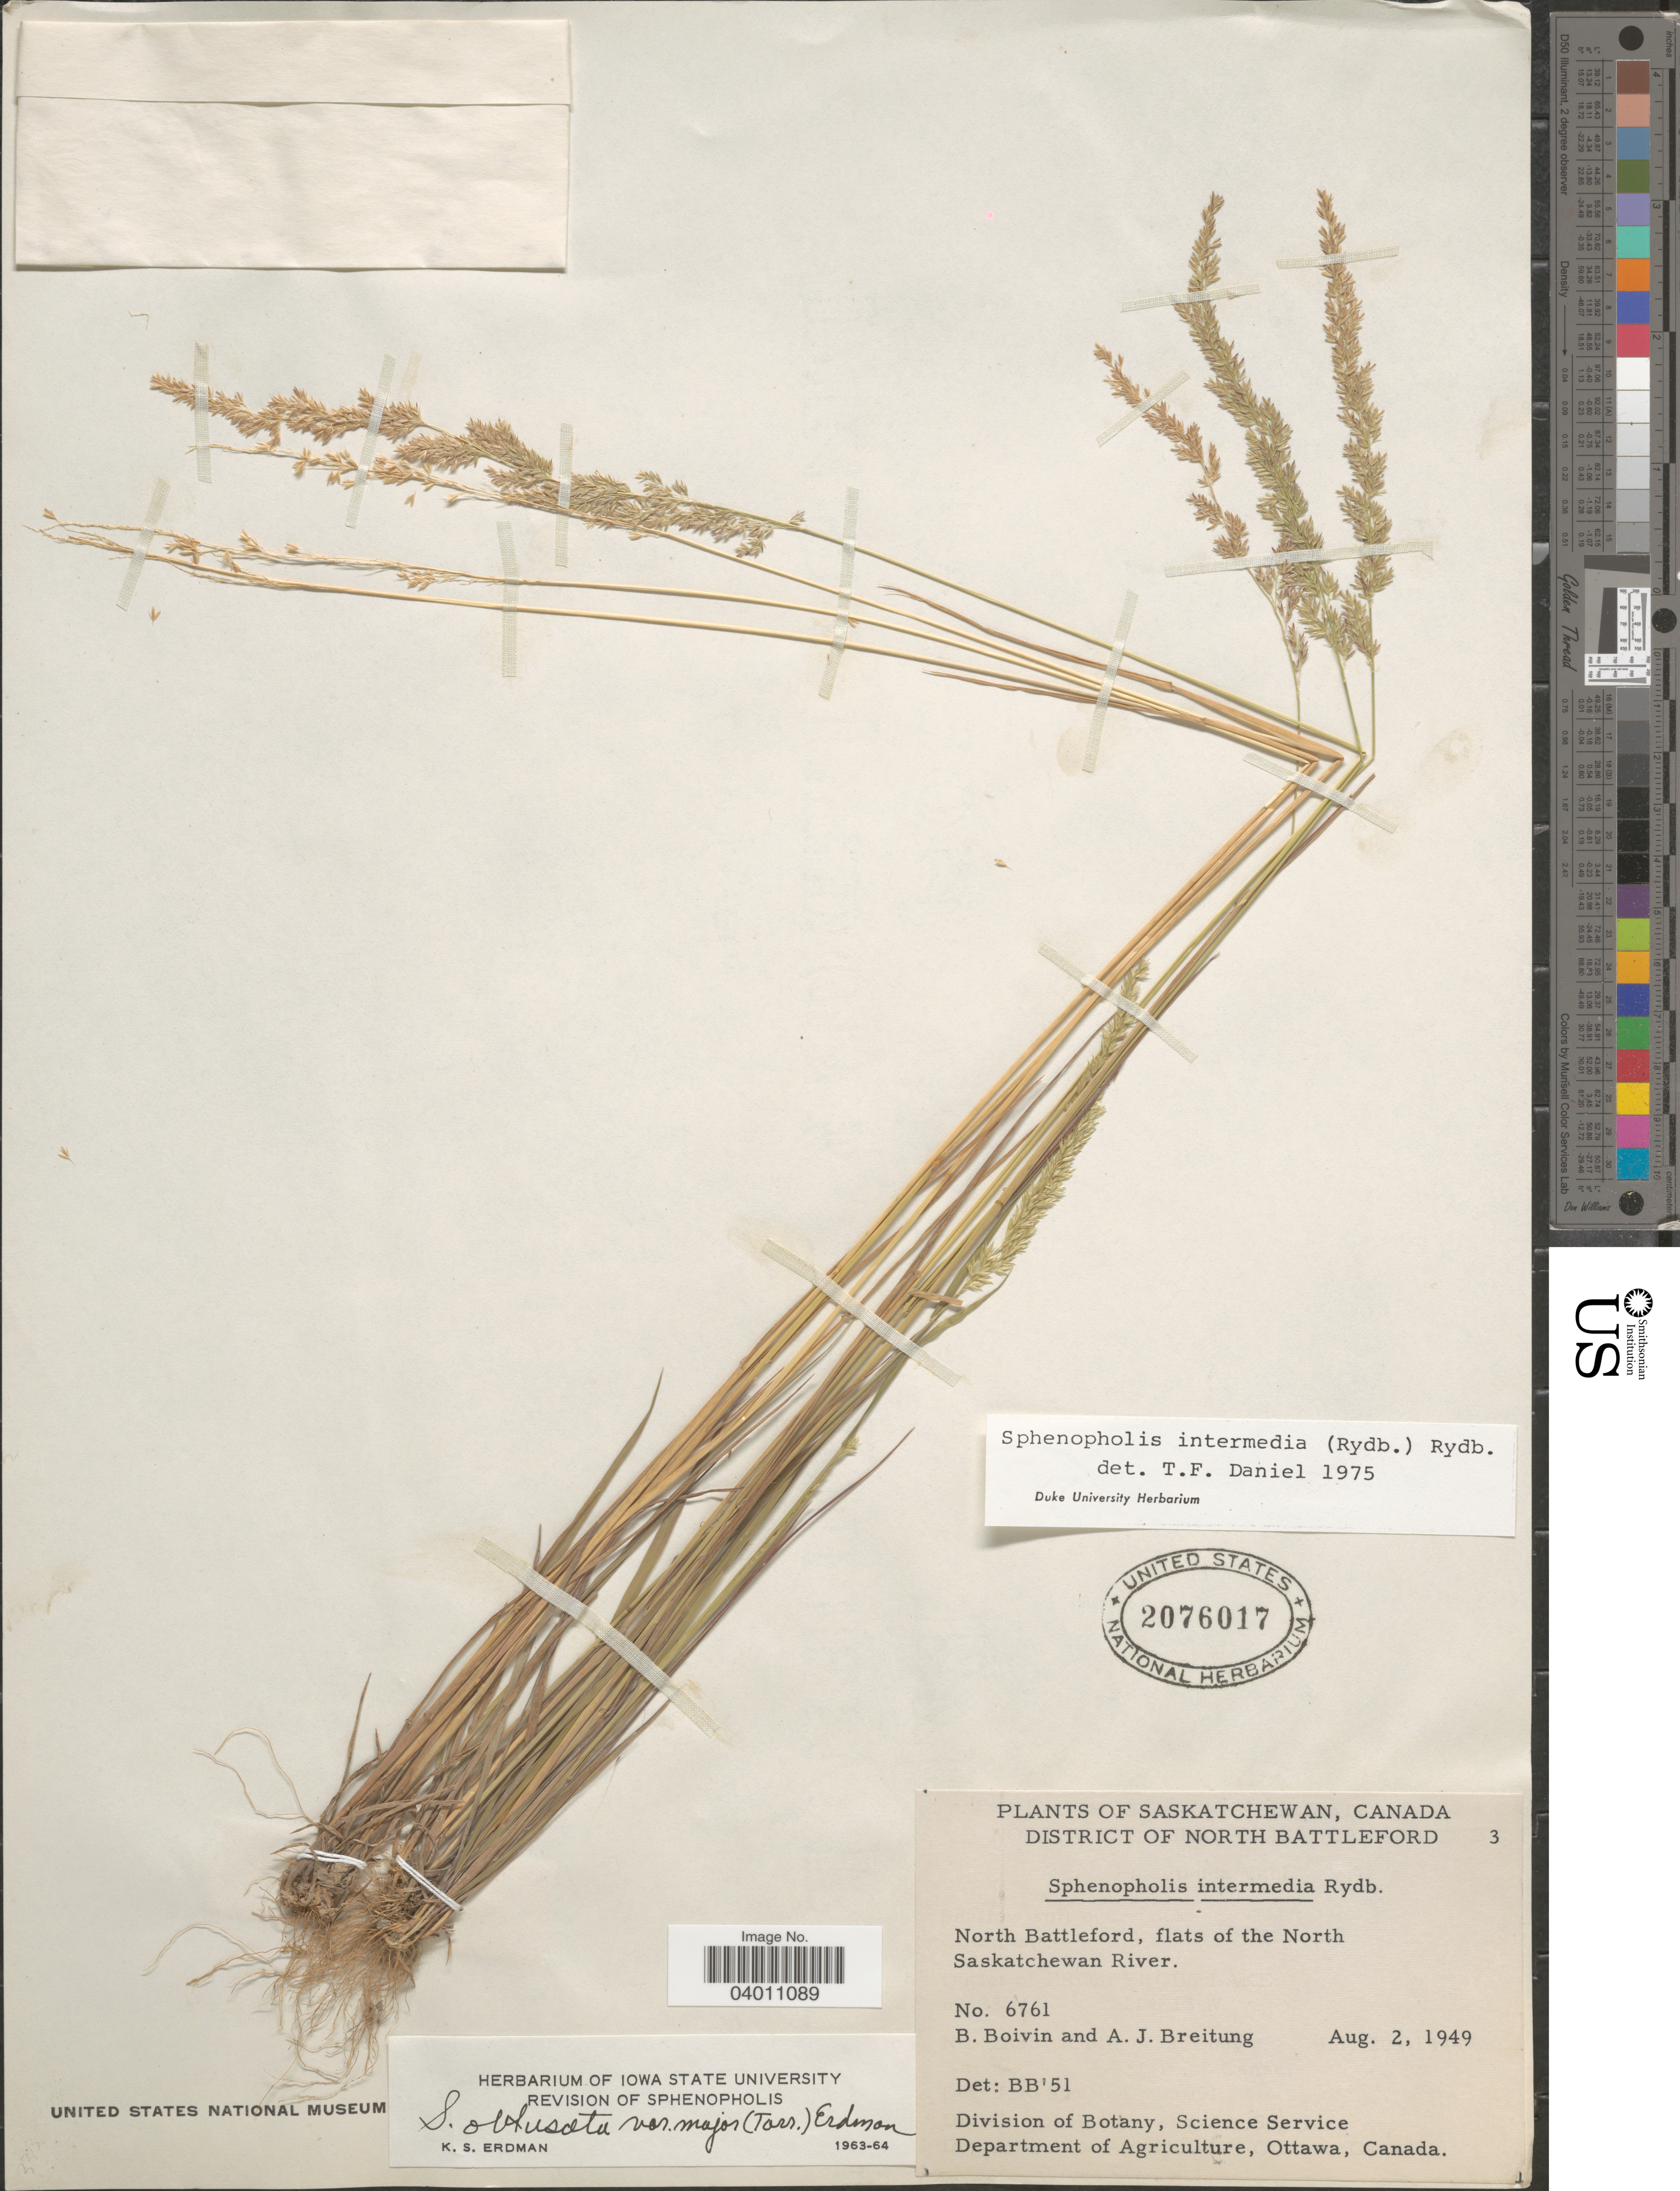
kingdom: Plantae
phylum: Tracheophyta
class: Liliopsida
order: Poales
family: Poaceae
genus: Sphenopholis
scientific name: Sphenopholis intermedia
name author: (Rydb.) Rydb.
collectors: J. R. B. Boivin & A. Breitung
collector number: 6761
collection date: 1949-08-02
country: Canada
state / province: Saskatchewan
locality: District of North Battleford. North Battleford, flats of the North Saskatchewan River.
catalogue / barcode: US 2076017